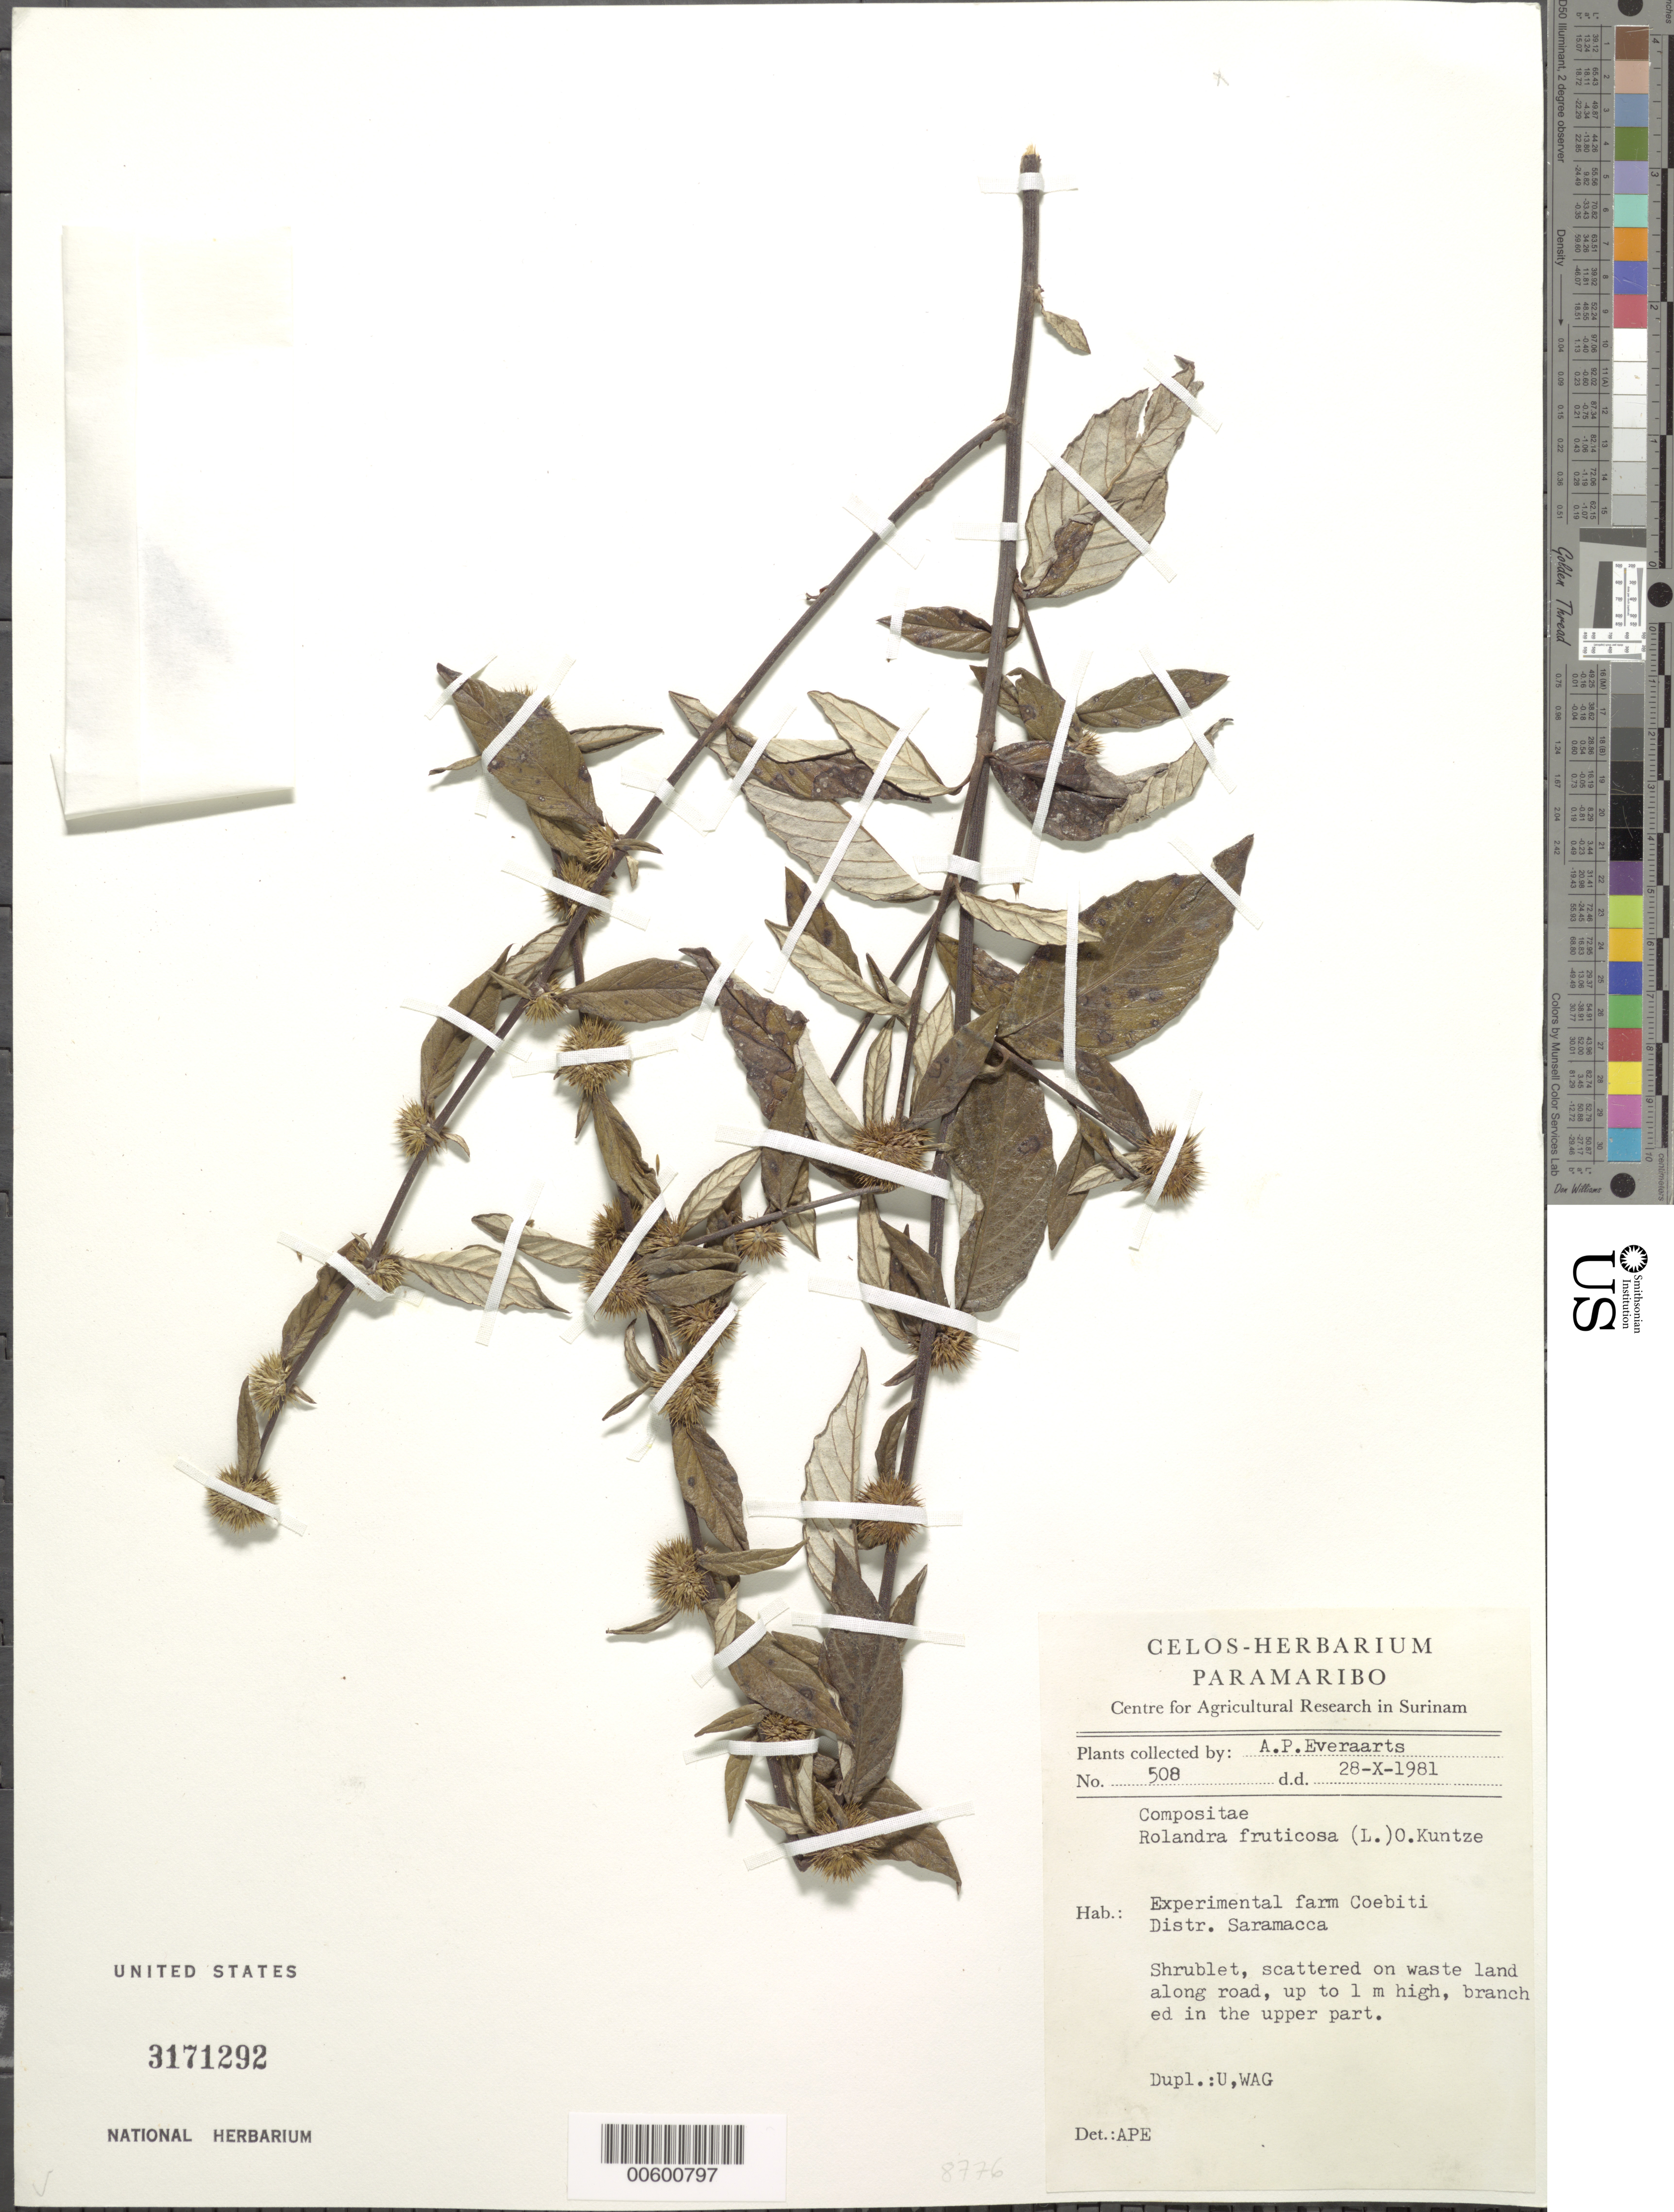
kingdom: Plantae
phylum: Tracheophyta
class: Magnoliopsida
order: Asterales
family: Asteraceae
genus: Rolandra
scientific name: Rolandra fruticosa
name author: (L.) Kuntze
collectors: A. Everaarts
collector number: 508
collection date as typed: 28-Oct-81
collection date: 1981-10-28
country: Suriname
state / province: Saramacca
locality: Coebiti Experimental Farm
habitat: Waste land along road, branched in the upper part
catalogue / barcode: US 3171292